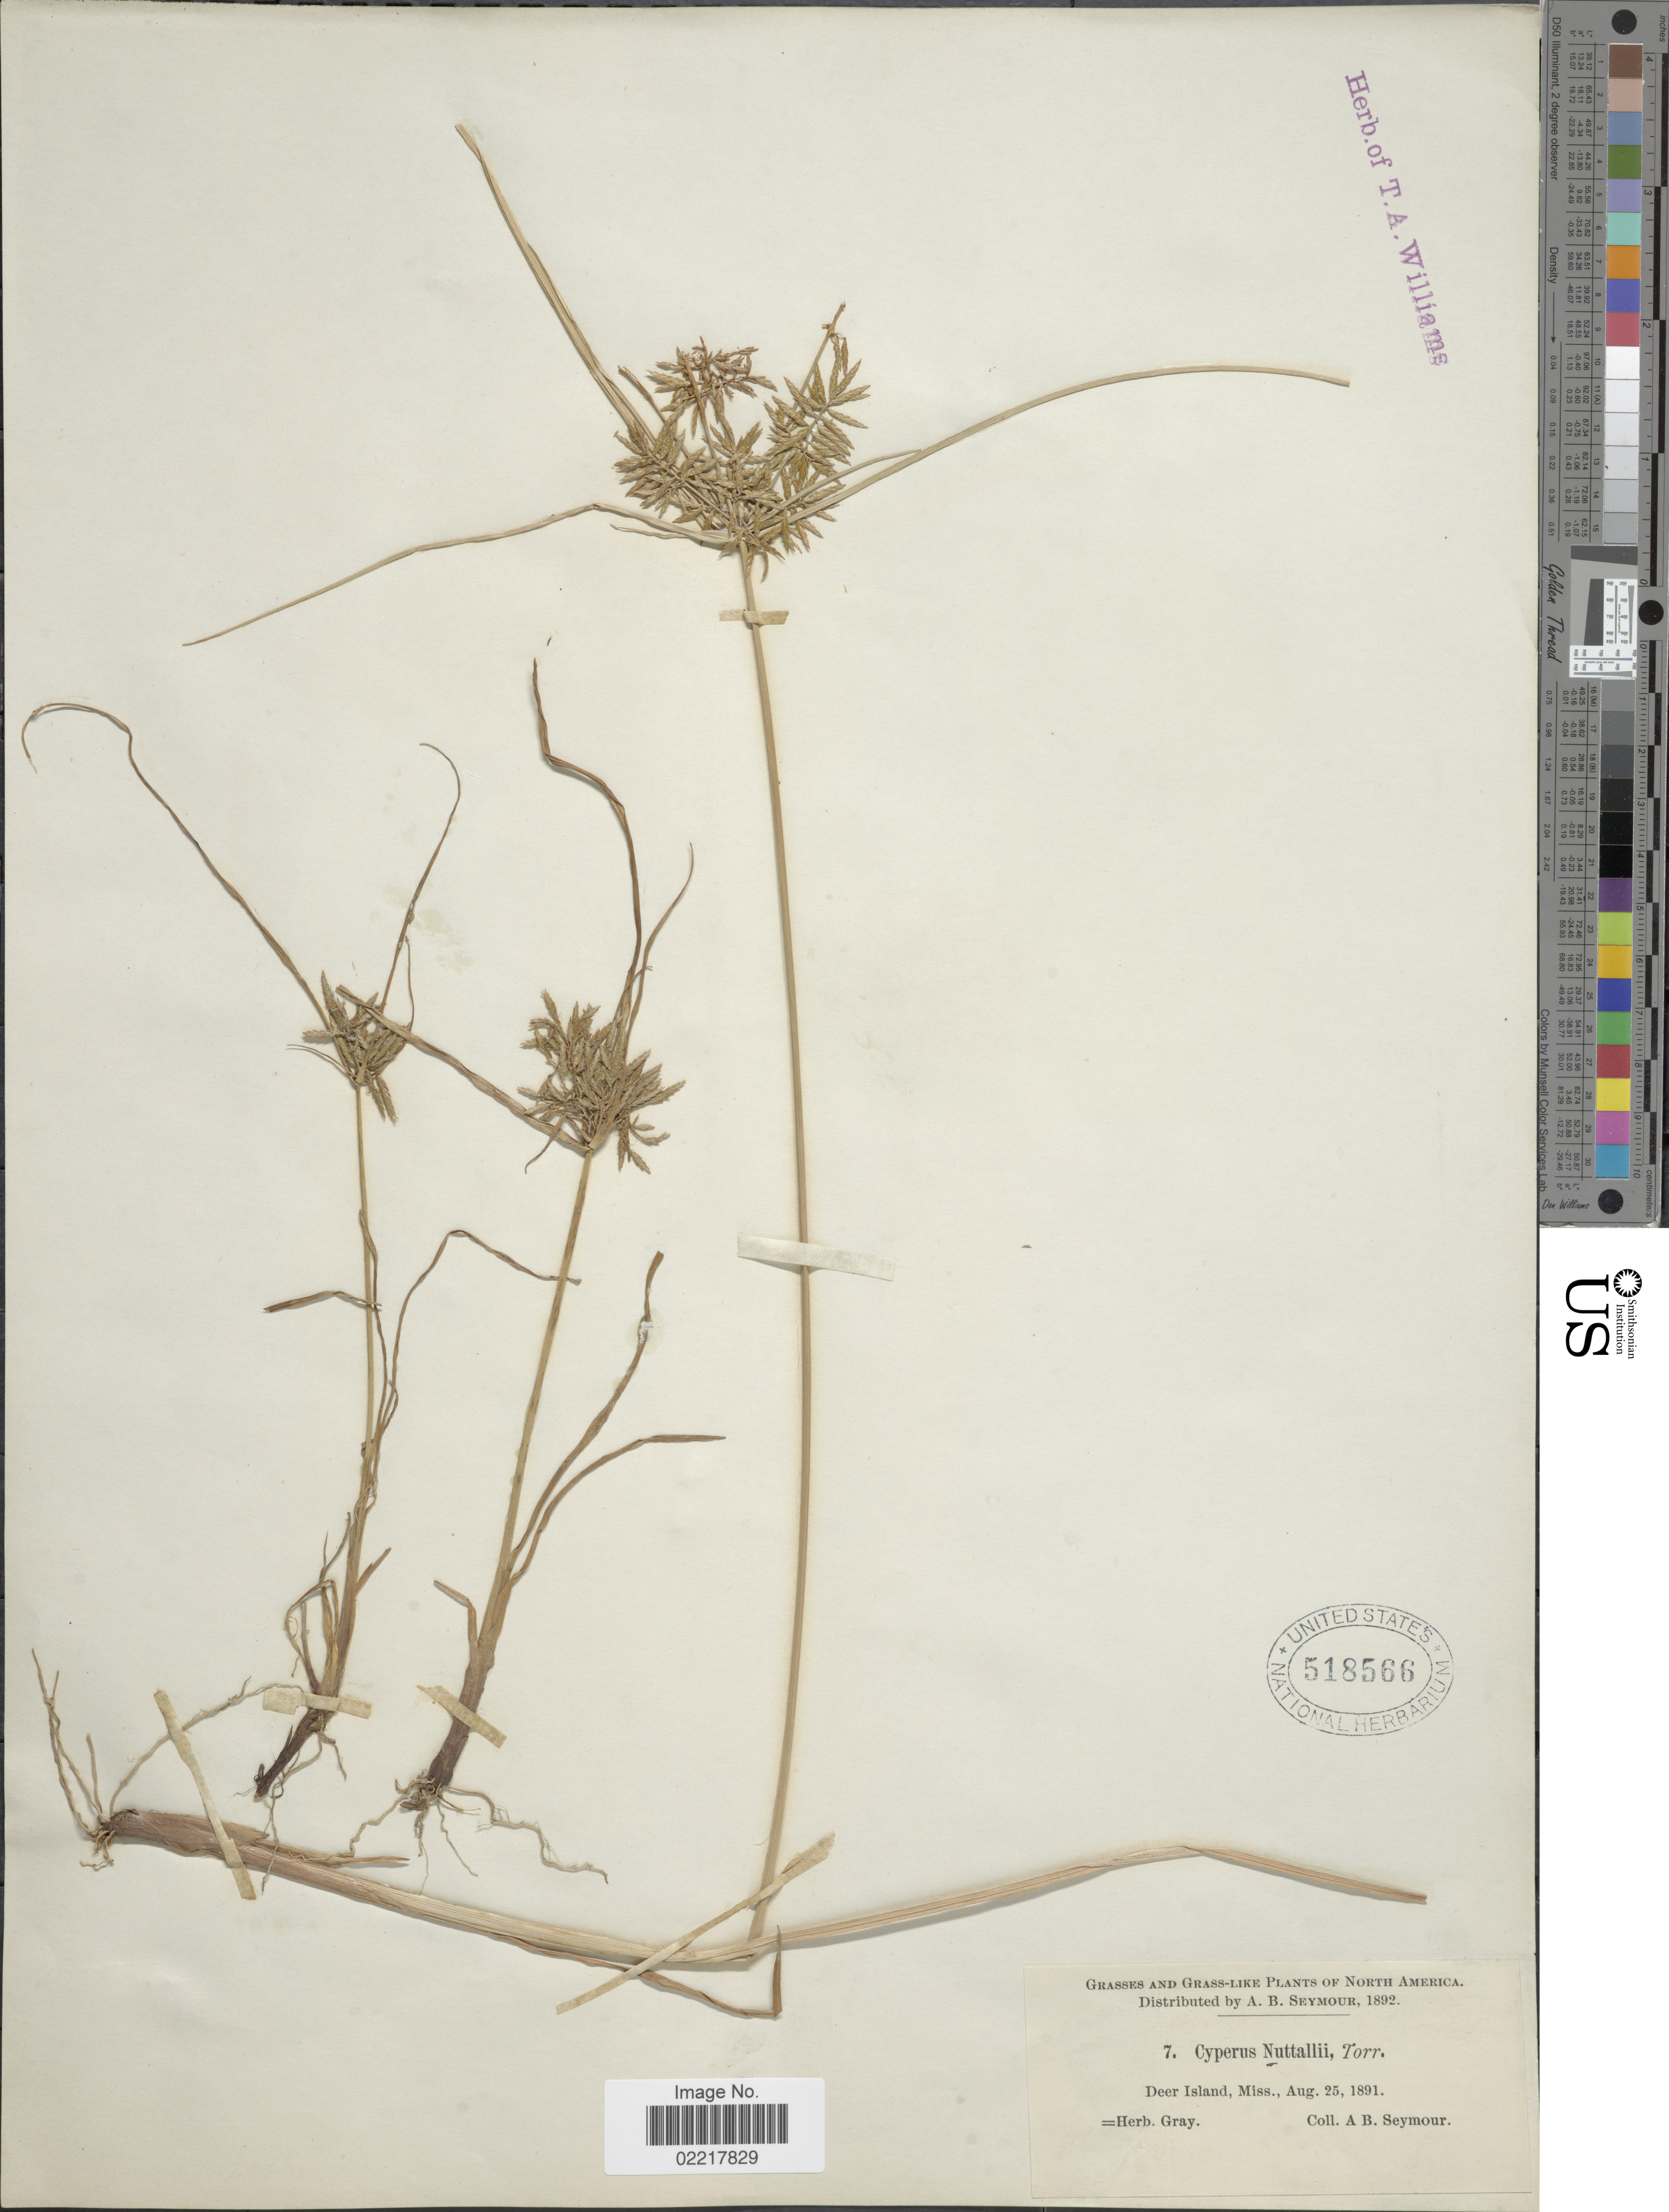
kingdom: Plantae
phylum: Tracheophyta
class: Liliopsida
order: Poales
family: Cyperaceae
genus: Cyperus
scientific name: Cyperus polystachyos var. texensis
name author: (Torr.) Fernald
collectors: A. Seymour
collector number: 7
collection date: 1891-08-25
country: United States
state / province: Mississippi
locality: Grasses and Grass-Like, Deer Island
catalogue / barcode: US 518566